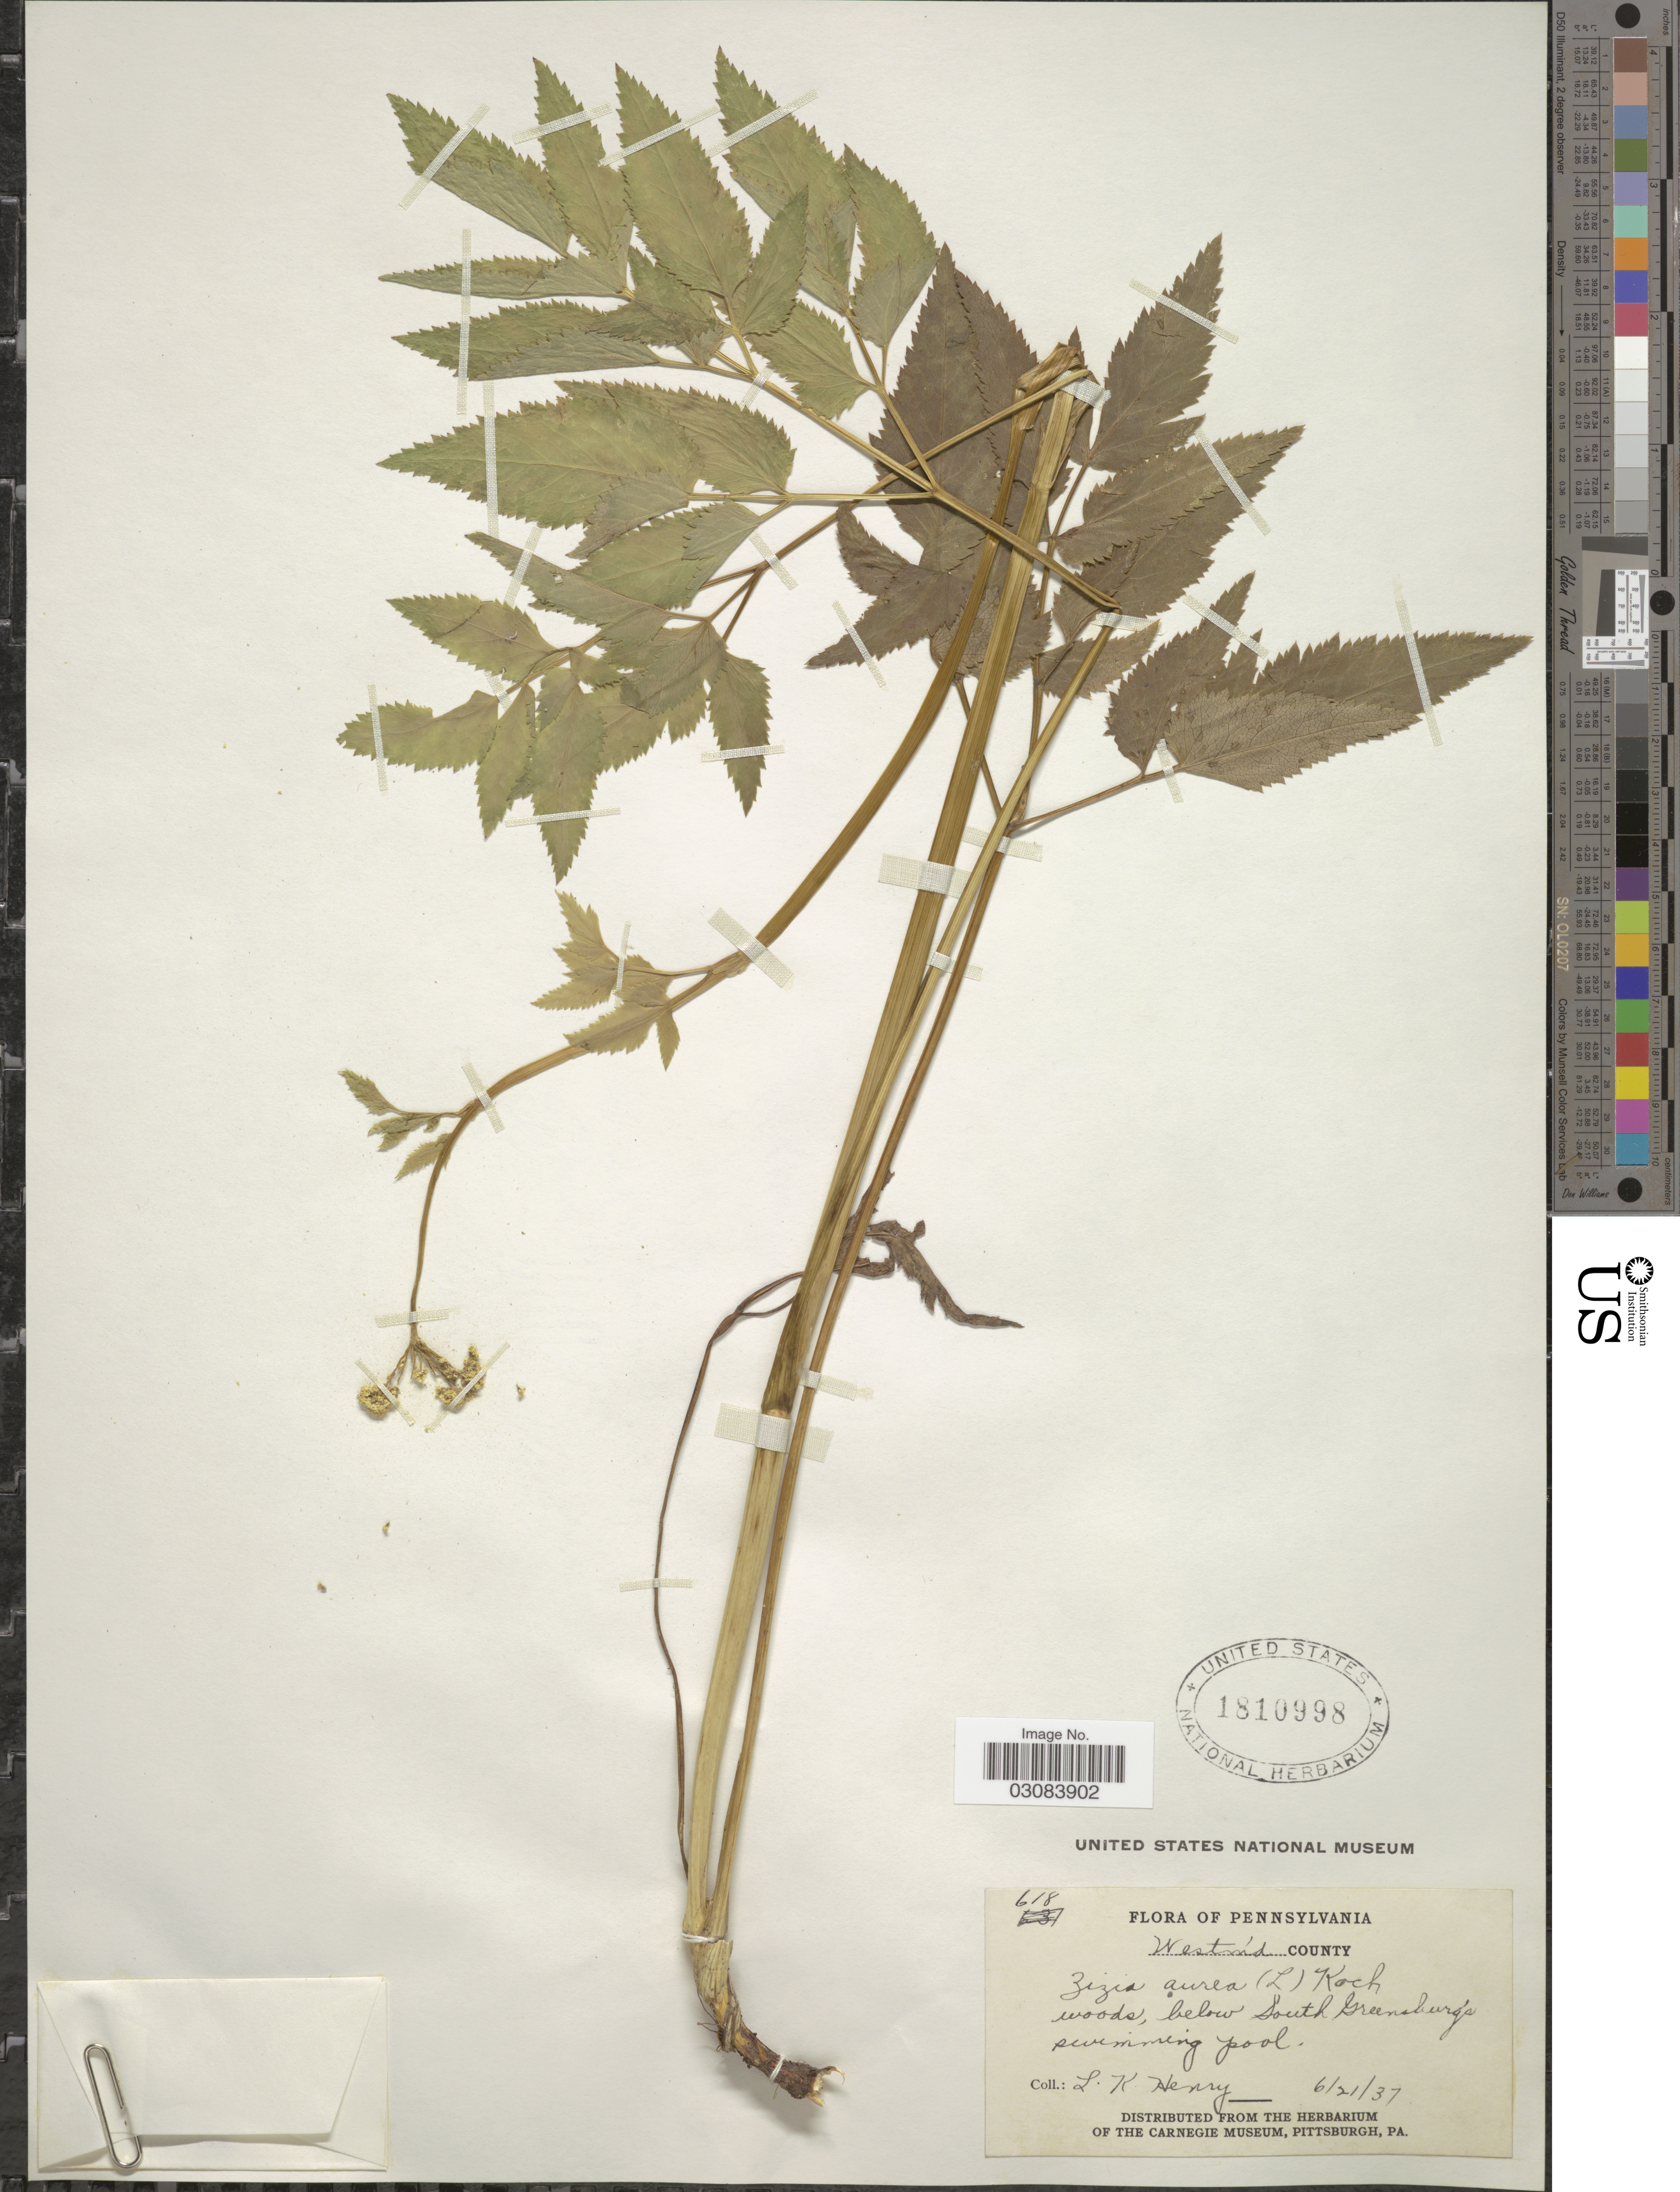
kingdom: Plantae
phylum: Tracheophyta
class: Magnoliopsida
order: Apiales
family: Apiaceae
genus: Zizia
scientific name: Zizia aurea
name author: (L.) Koch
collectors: L. K. Henry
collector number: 618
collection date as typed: Transcribed d/m/y: 21/6/37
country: United States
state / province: Pennsylvania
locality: Westm'd County. Below South Greensburg's swimming pool.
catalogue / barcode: US 1810998